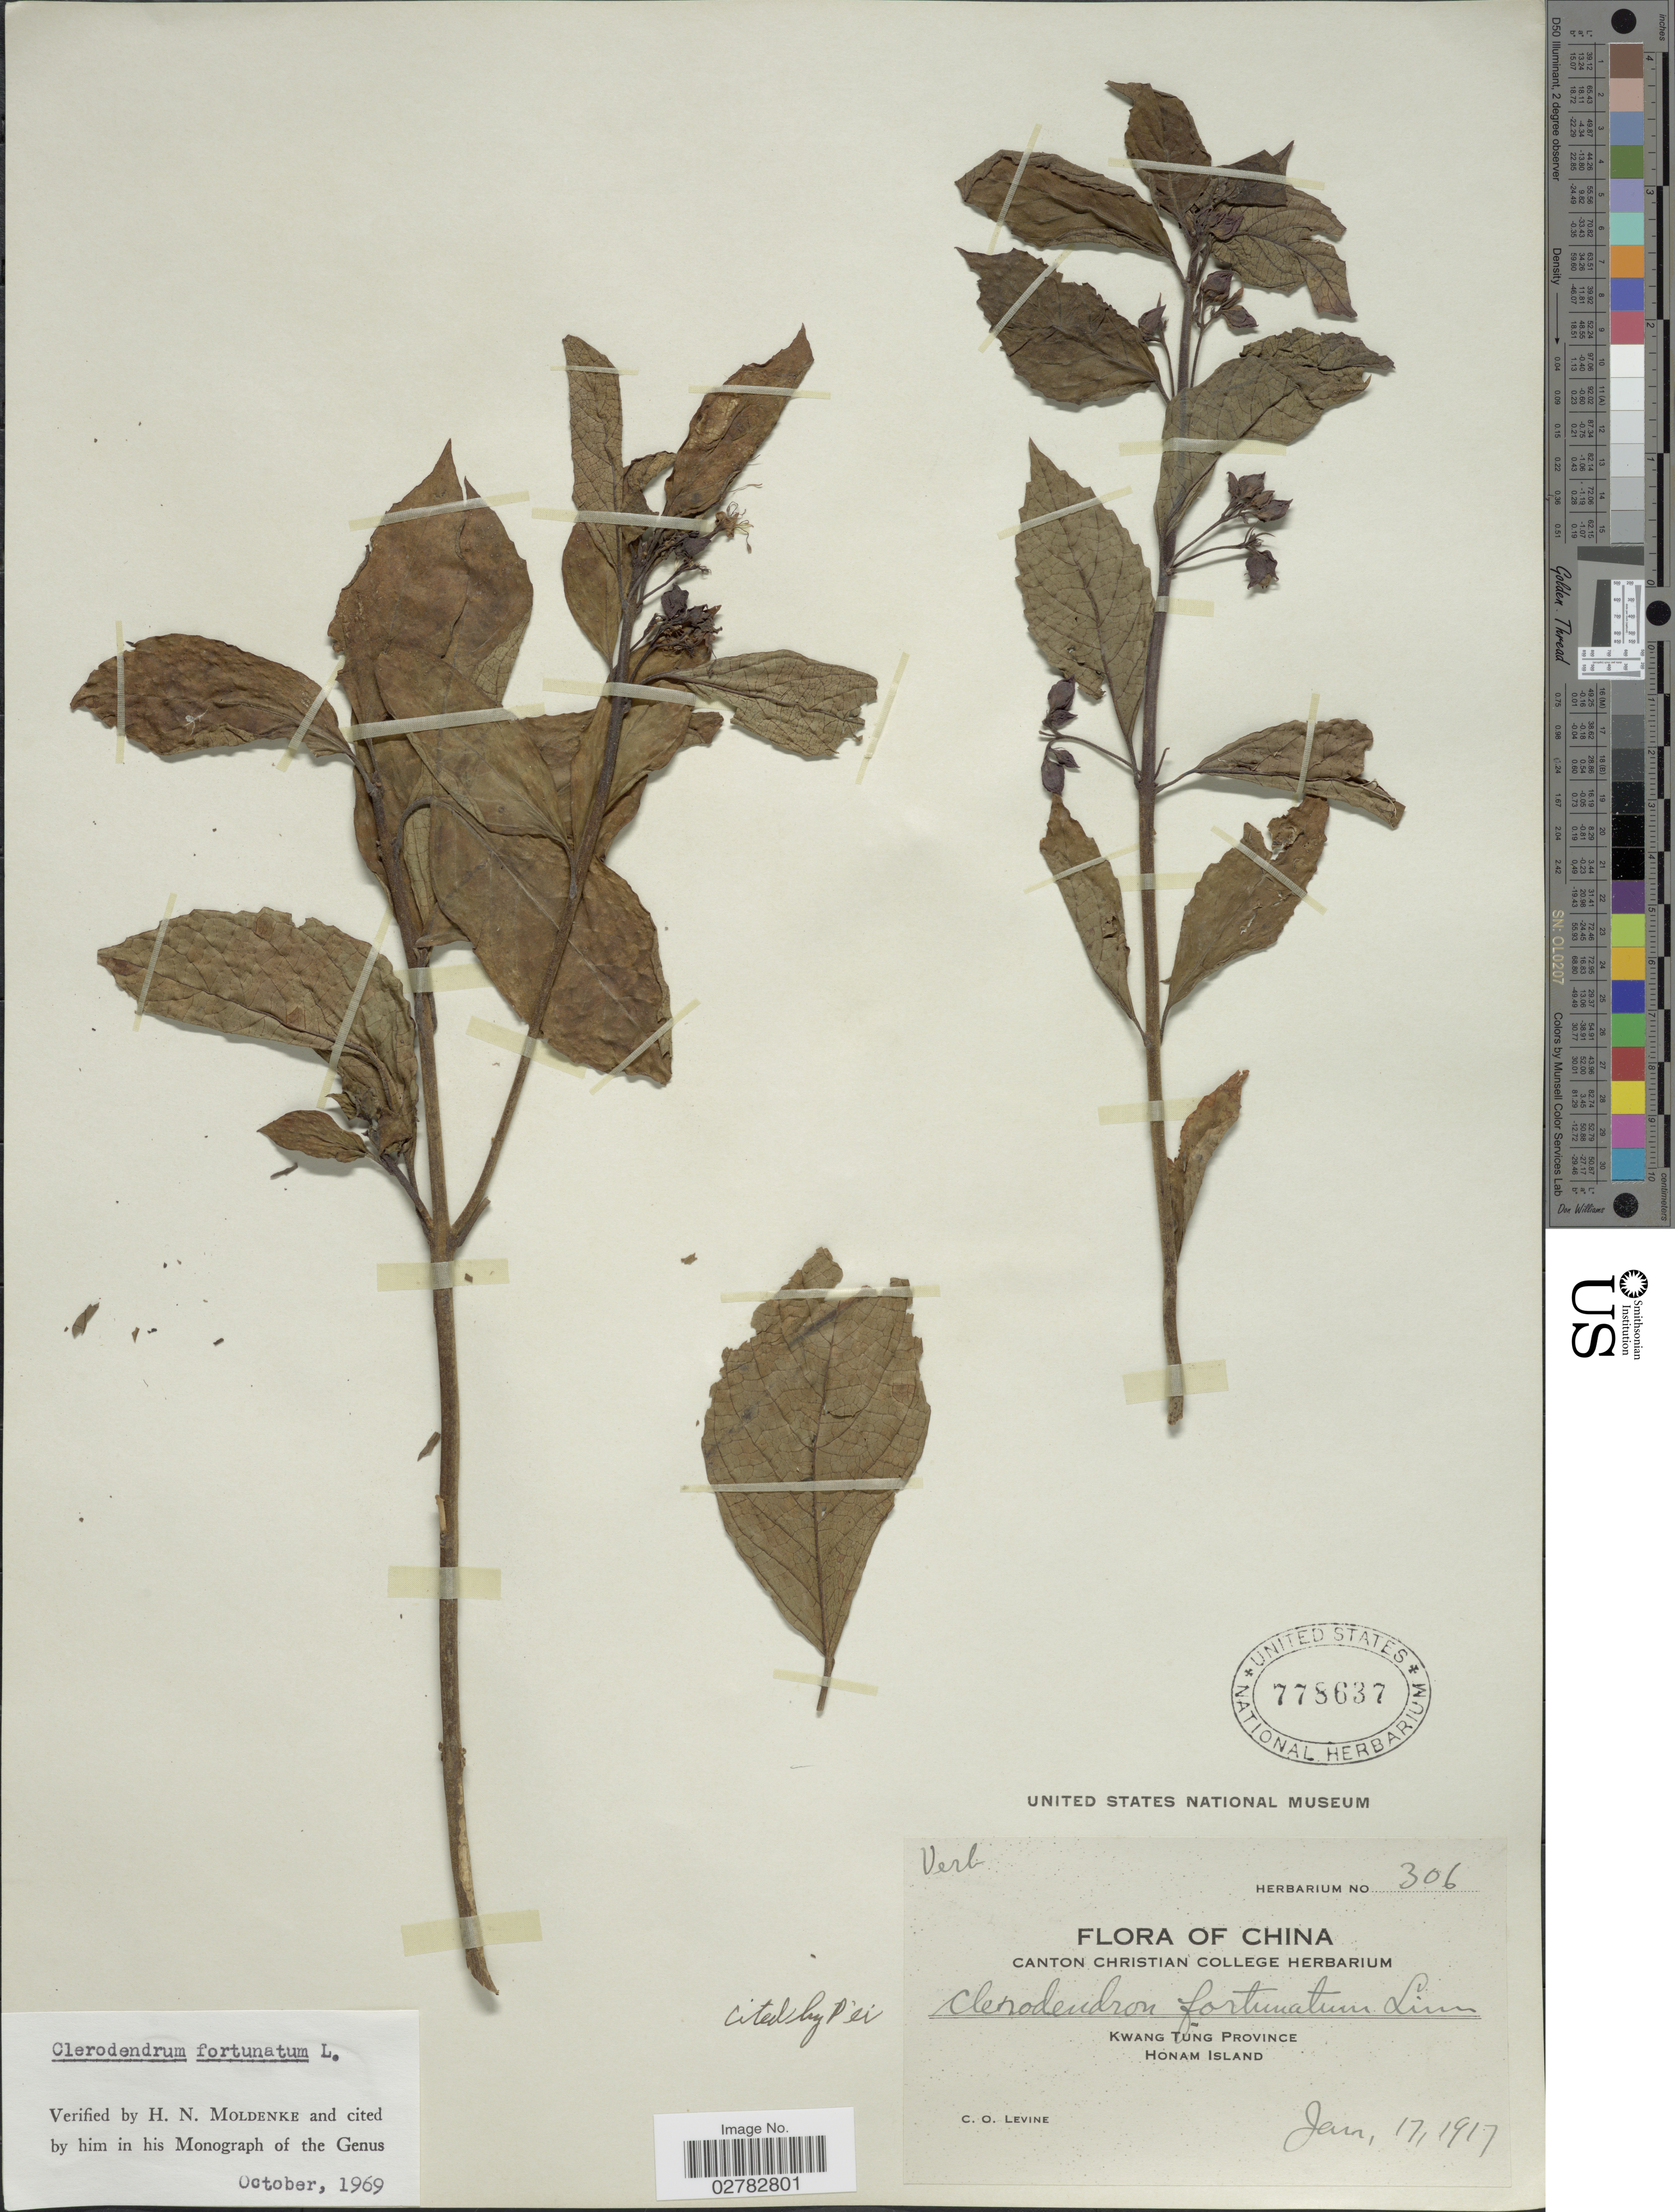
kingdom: Plantae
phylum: Tracheophyta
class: Magnoliopsida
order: Lamiales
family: Lamiaceae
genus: Clerodendrum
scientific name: Clerodendrum fortunatum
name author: L.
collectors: C. O. Levine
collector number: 306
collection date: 1917-01-17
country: China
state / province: Guangdong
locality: Kwang Tung Province. Honam Island.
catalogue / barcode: US 778637